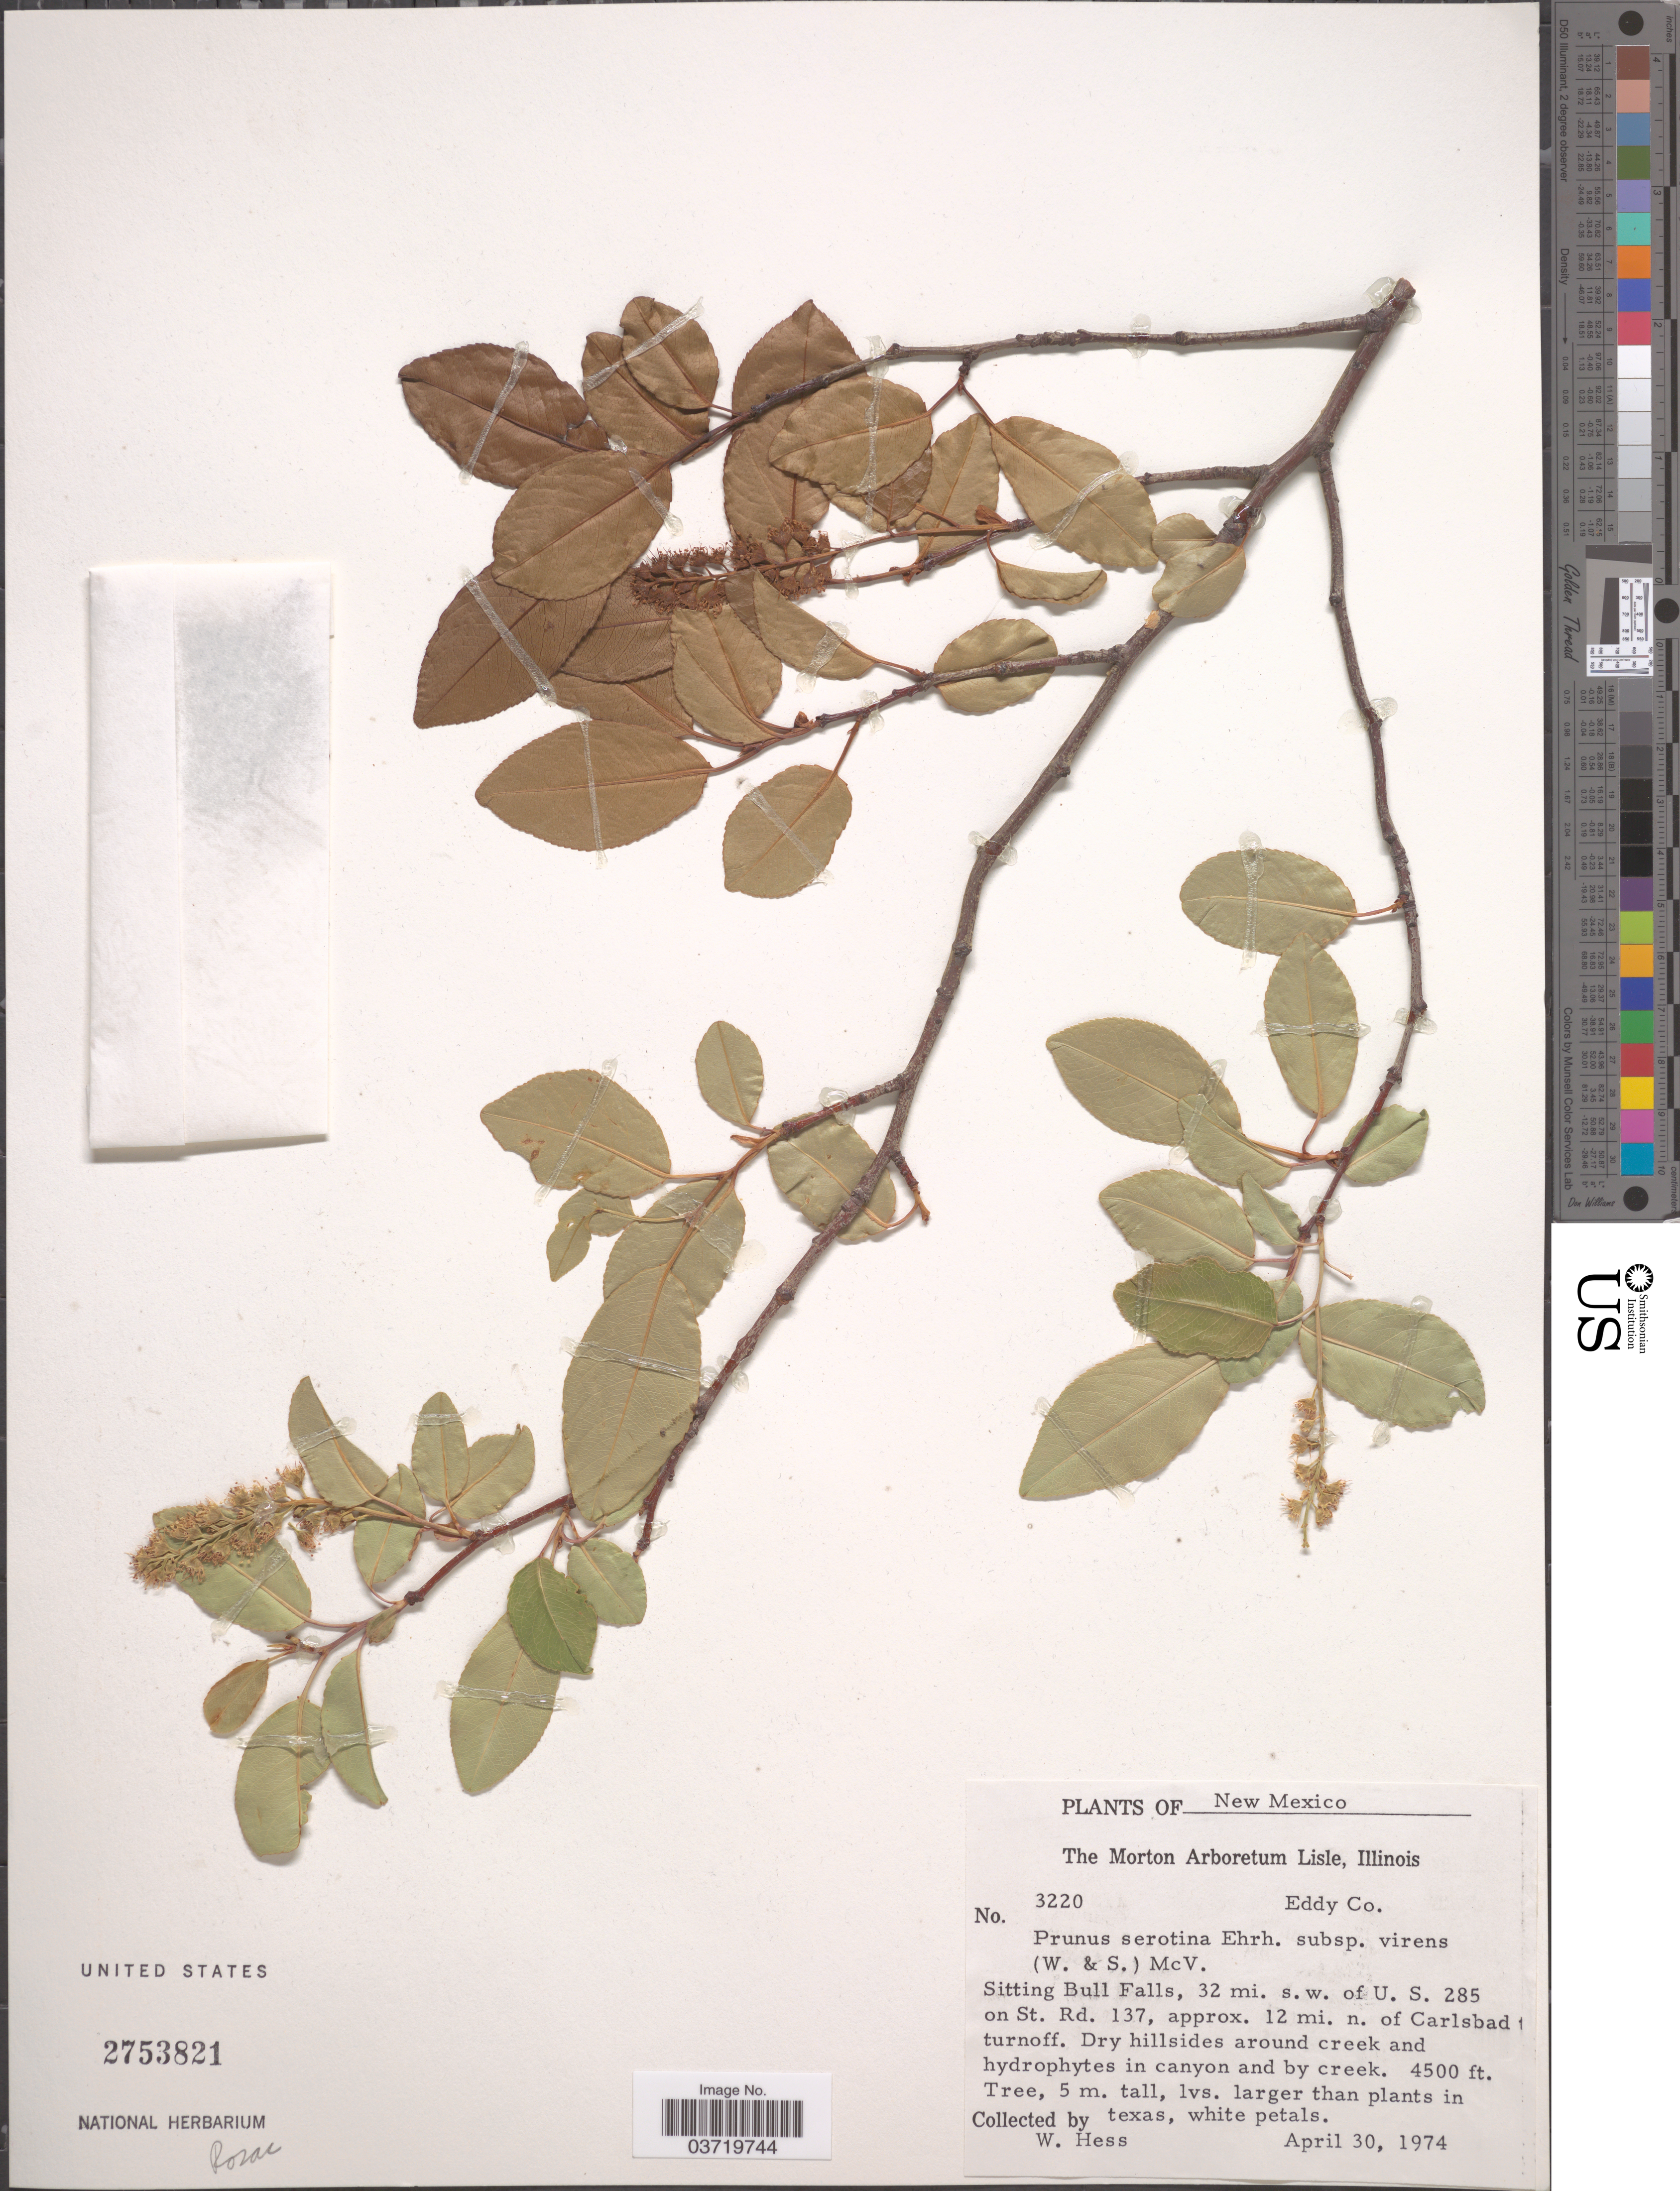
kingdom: Plantae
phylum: Tracheophyta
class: Magnoliopsida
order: Rosales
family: Rosaceae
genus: Prunus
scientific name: Prunus serotina var. rufula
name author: (Wooton & Standl.) McVaugh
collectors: W. Hess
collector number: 3220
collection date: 1974-04-30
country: United States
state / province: New Mexico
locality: Eddy Co. Sitting Bull Falls, 32 mi. s.w. of U. S. 285 on St. Rd. 137, approx. 12 mi. n. of Carlsbad turnoff.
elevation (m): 1372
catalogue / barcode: US 2753821